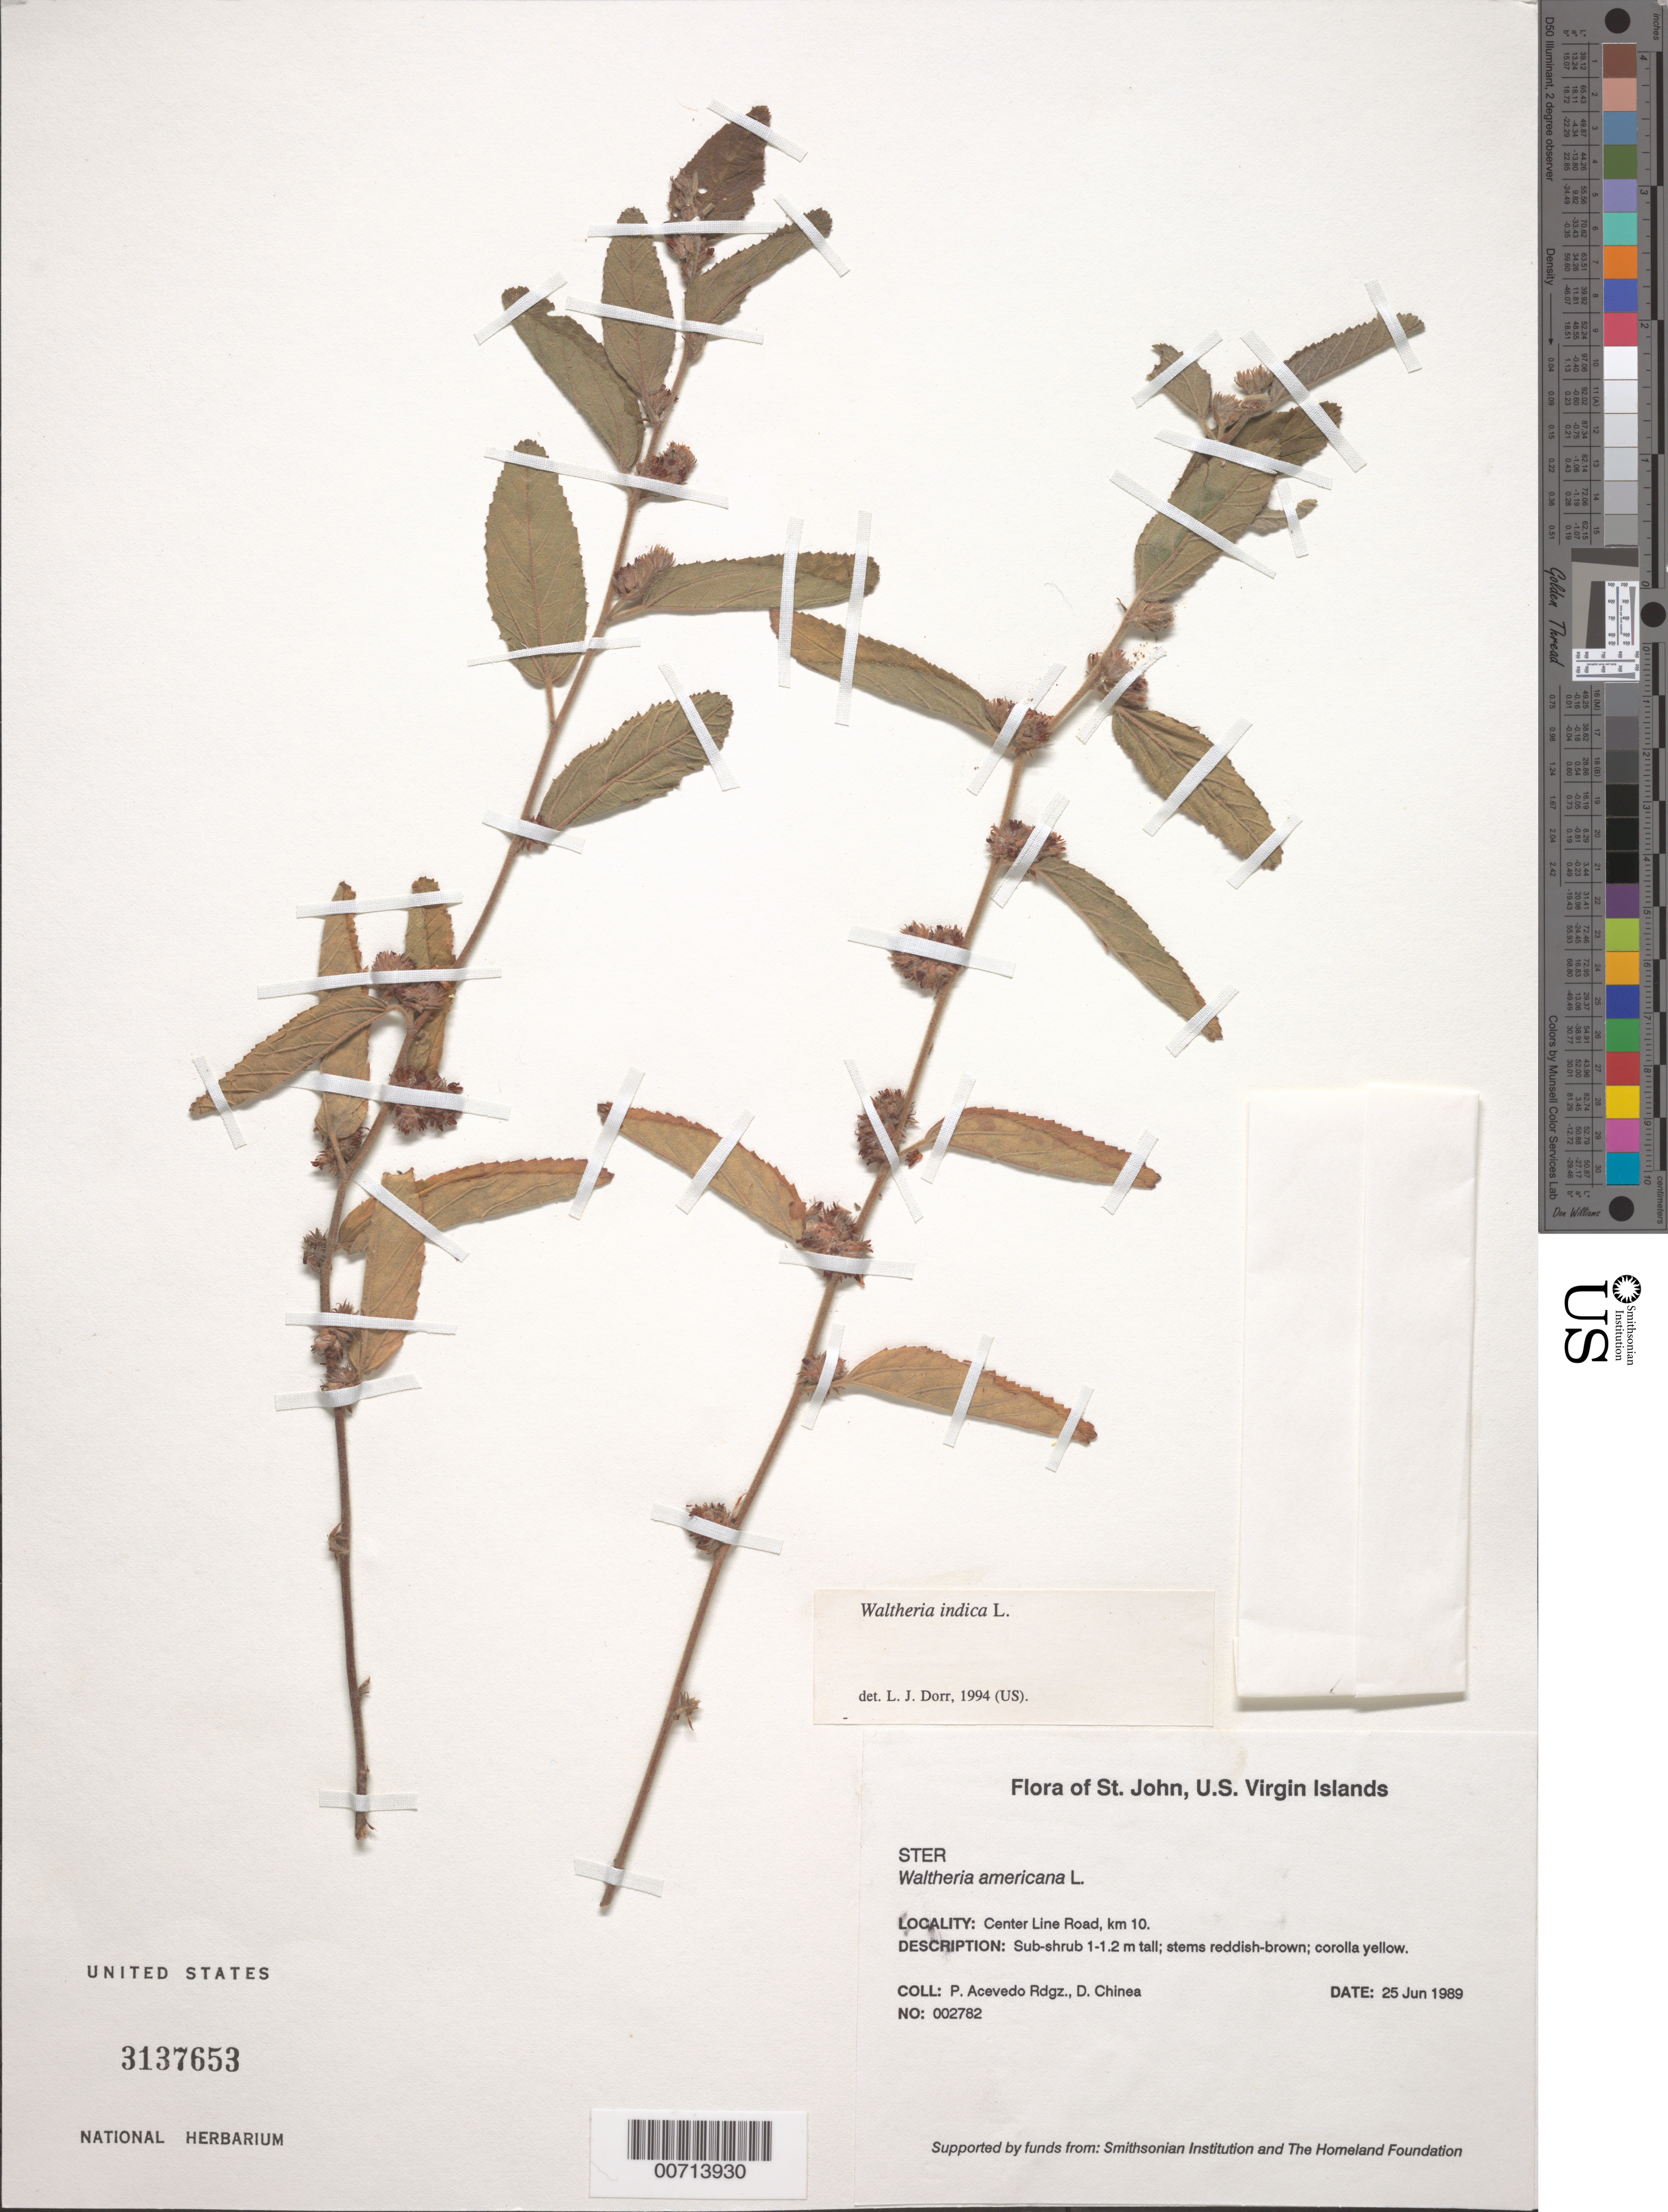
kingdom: Plantae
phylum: Tracheophyta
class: Magnoliopsida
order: Malvales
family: Malvaceae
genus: Waltheria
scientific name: Waltheria indica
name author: L.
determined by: Dorr, L. J., (BOT), Smithsonian Institution - National Museum of Natural History (UNITED STATES)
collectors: P. Acevedo-Rodr. & D. Chinea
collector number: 2782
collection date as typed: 25 Jun 1989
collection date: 1989-06-25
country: U.S. Virgin Islands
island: St. John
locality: Center Line Road, km 10.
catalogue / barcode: US 3137653